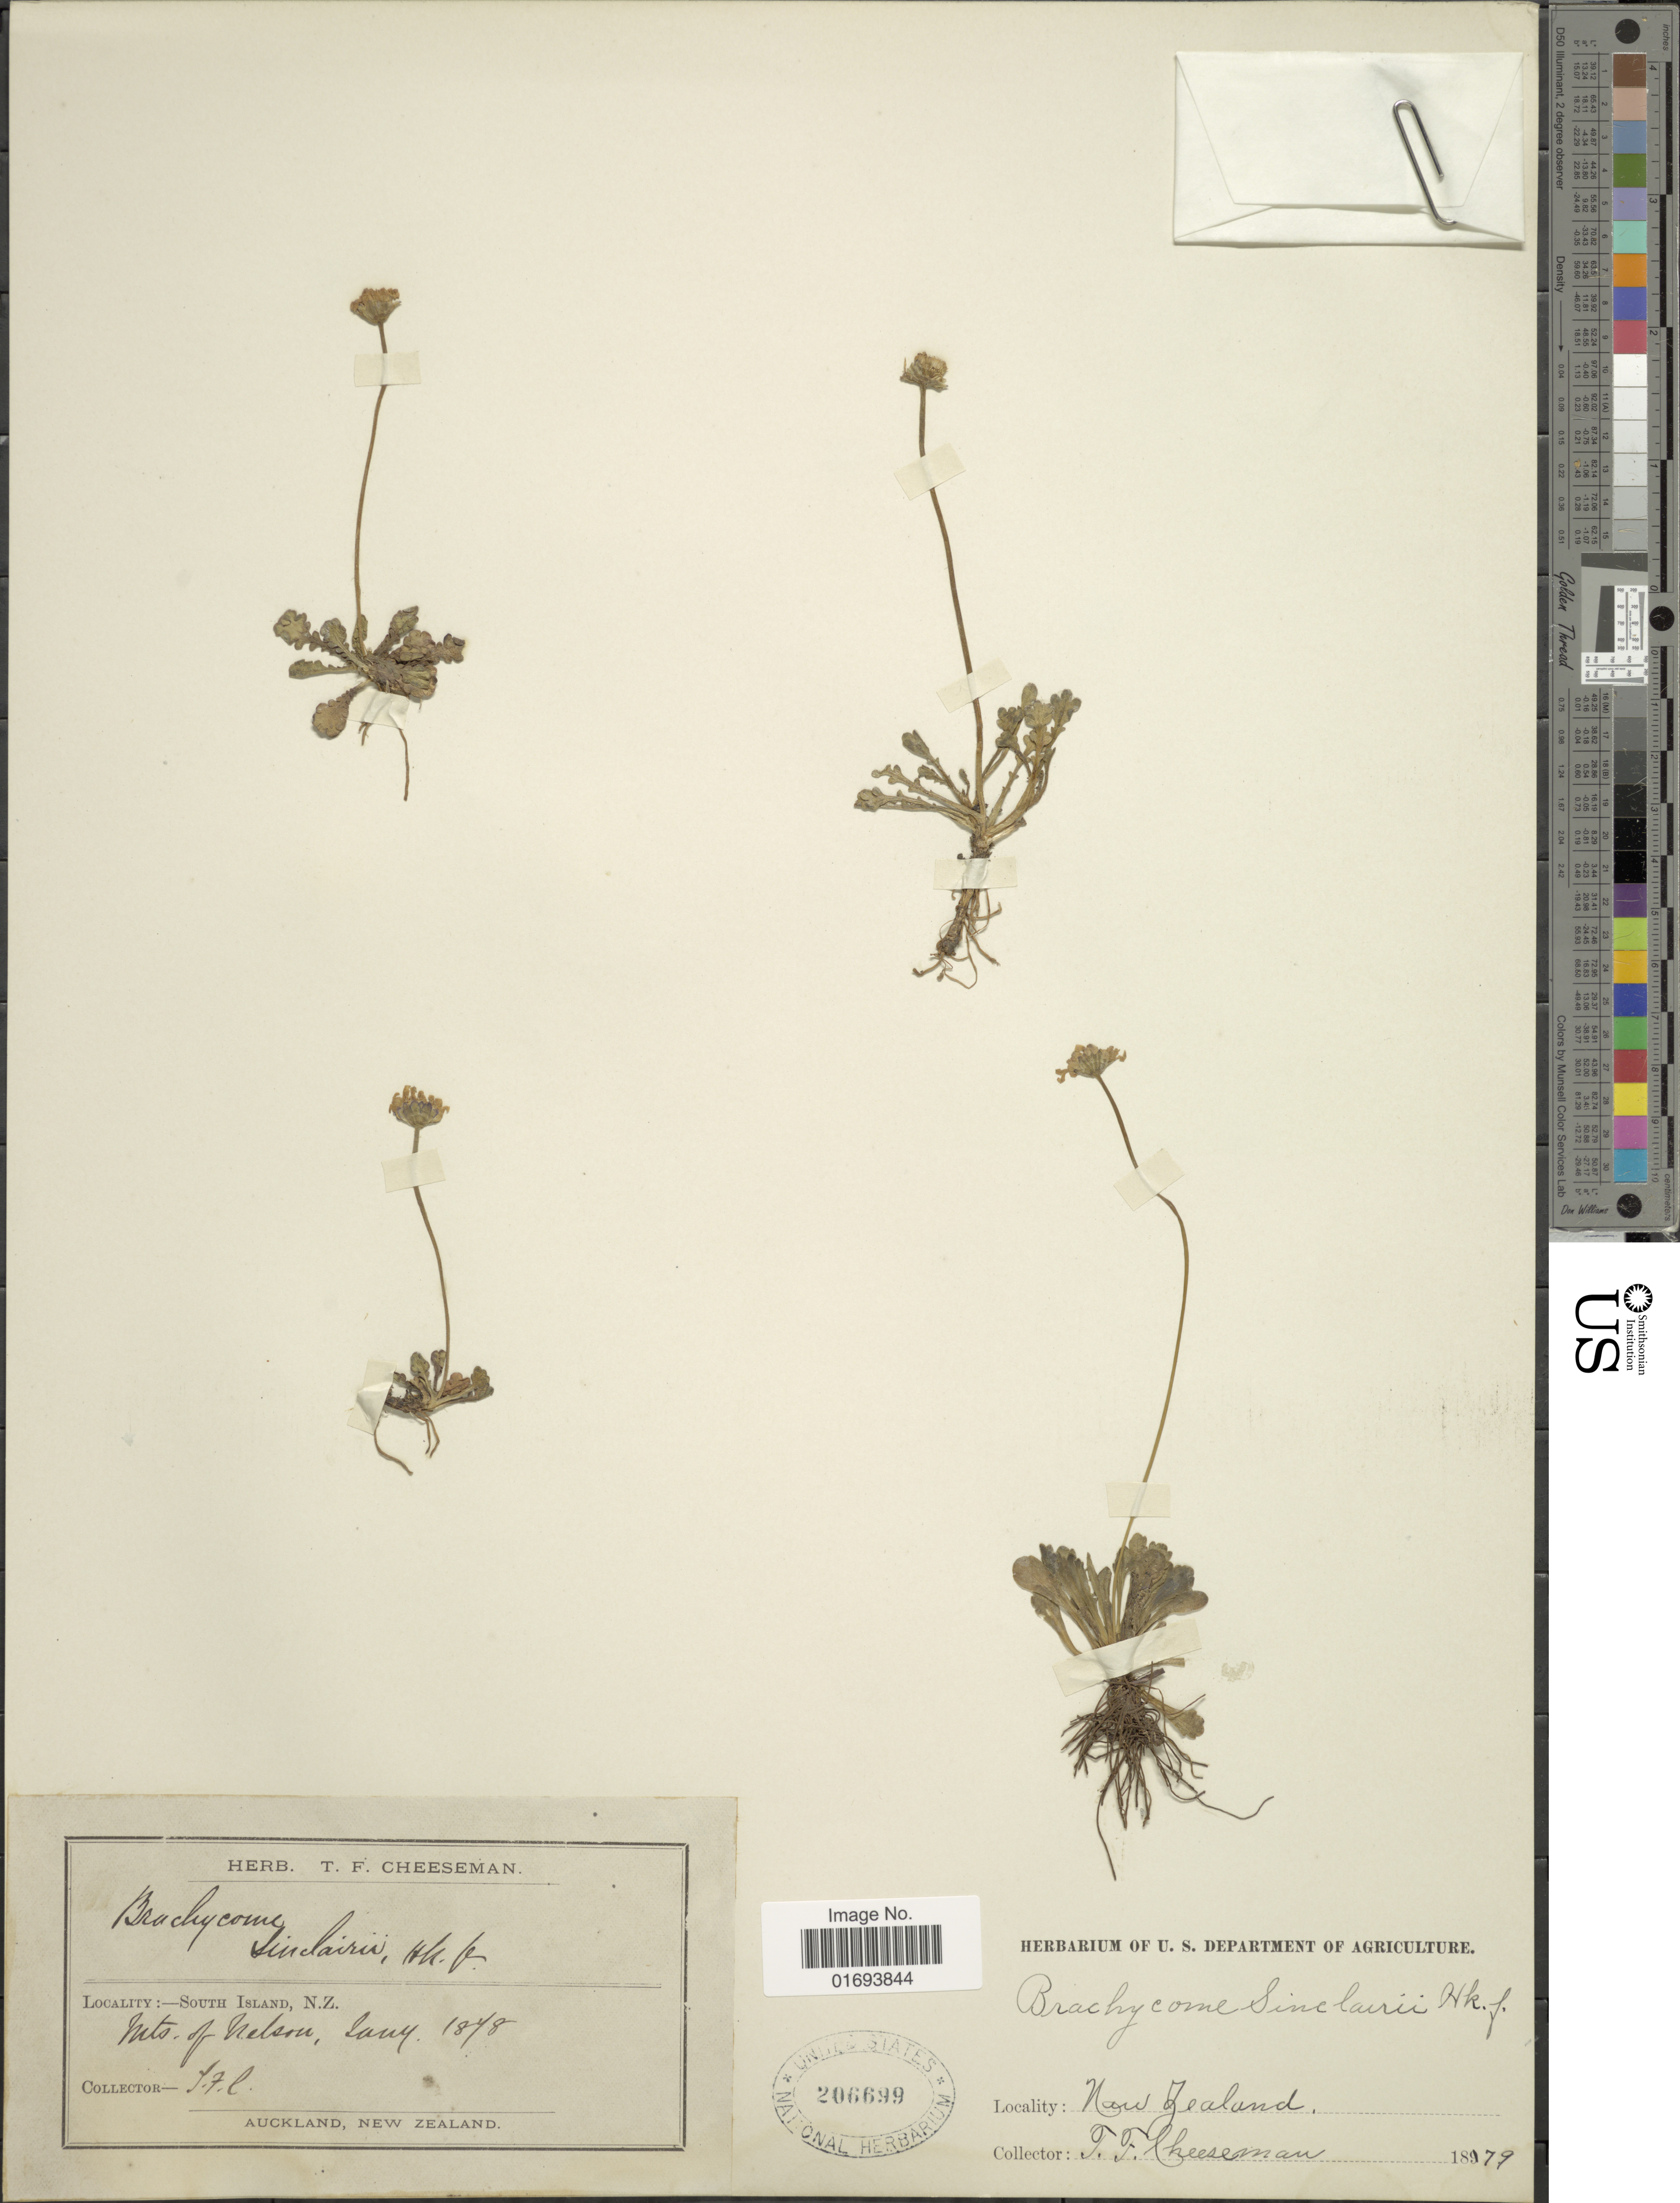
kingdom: Plantae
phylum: Tracheophyta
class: Magnoliopsida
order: Asterales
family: Asteraceae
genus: Brachyscome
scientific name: Brachyscome sincliarii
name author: Hook. f.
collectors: T. F. Cheeseman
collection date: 1879-08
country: New Zealand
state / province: Nelson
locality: South Island, N.Z. Mts of Nelson,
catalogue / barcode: US 206699